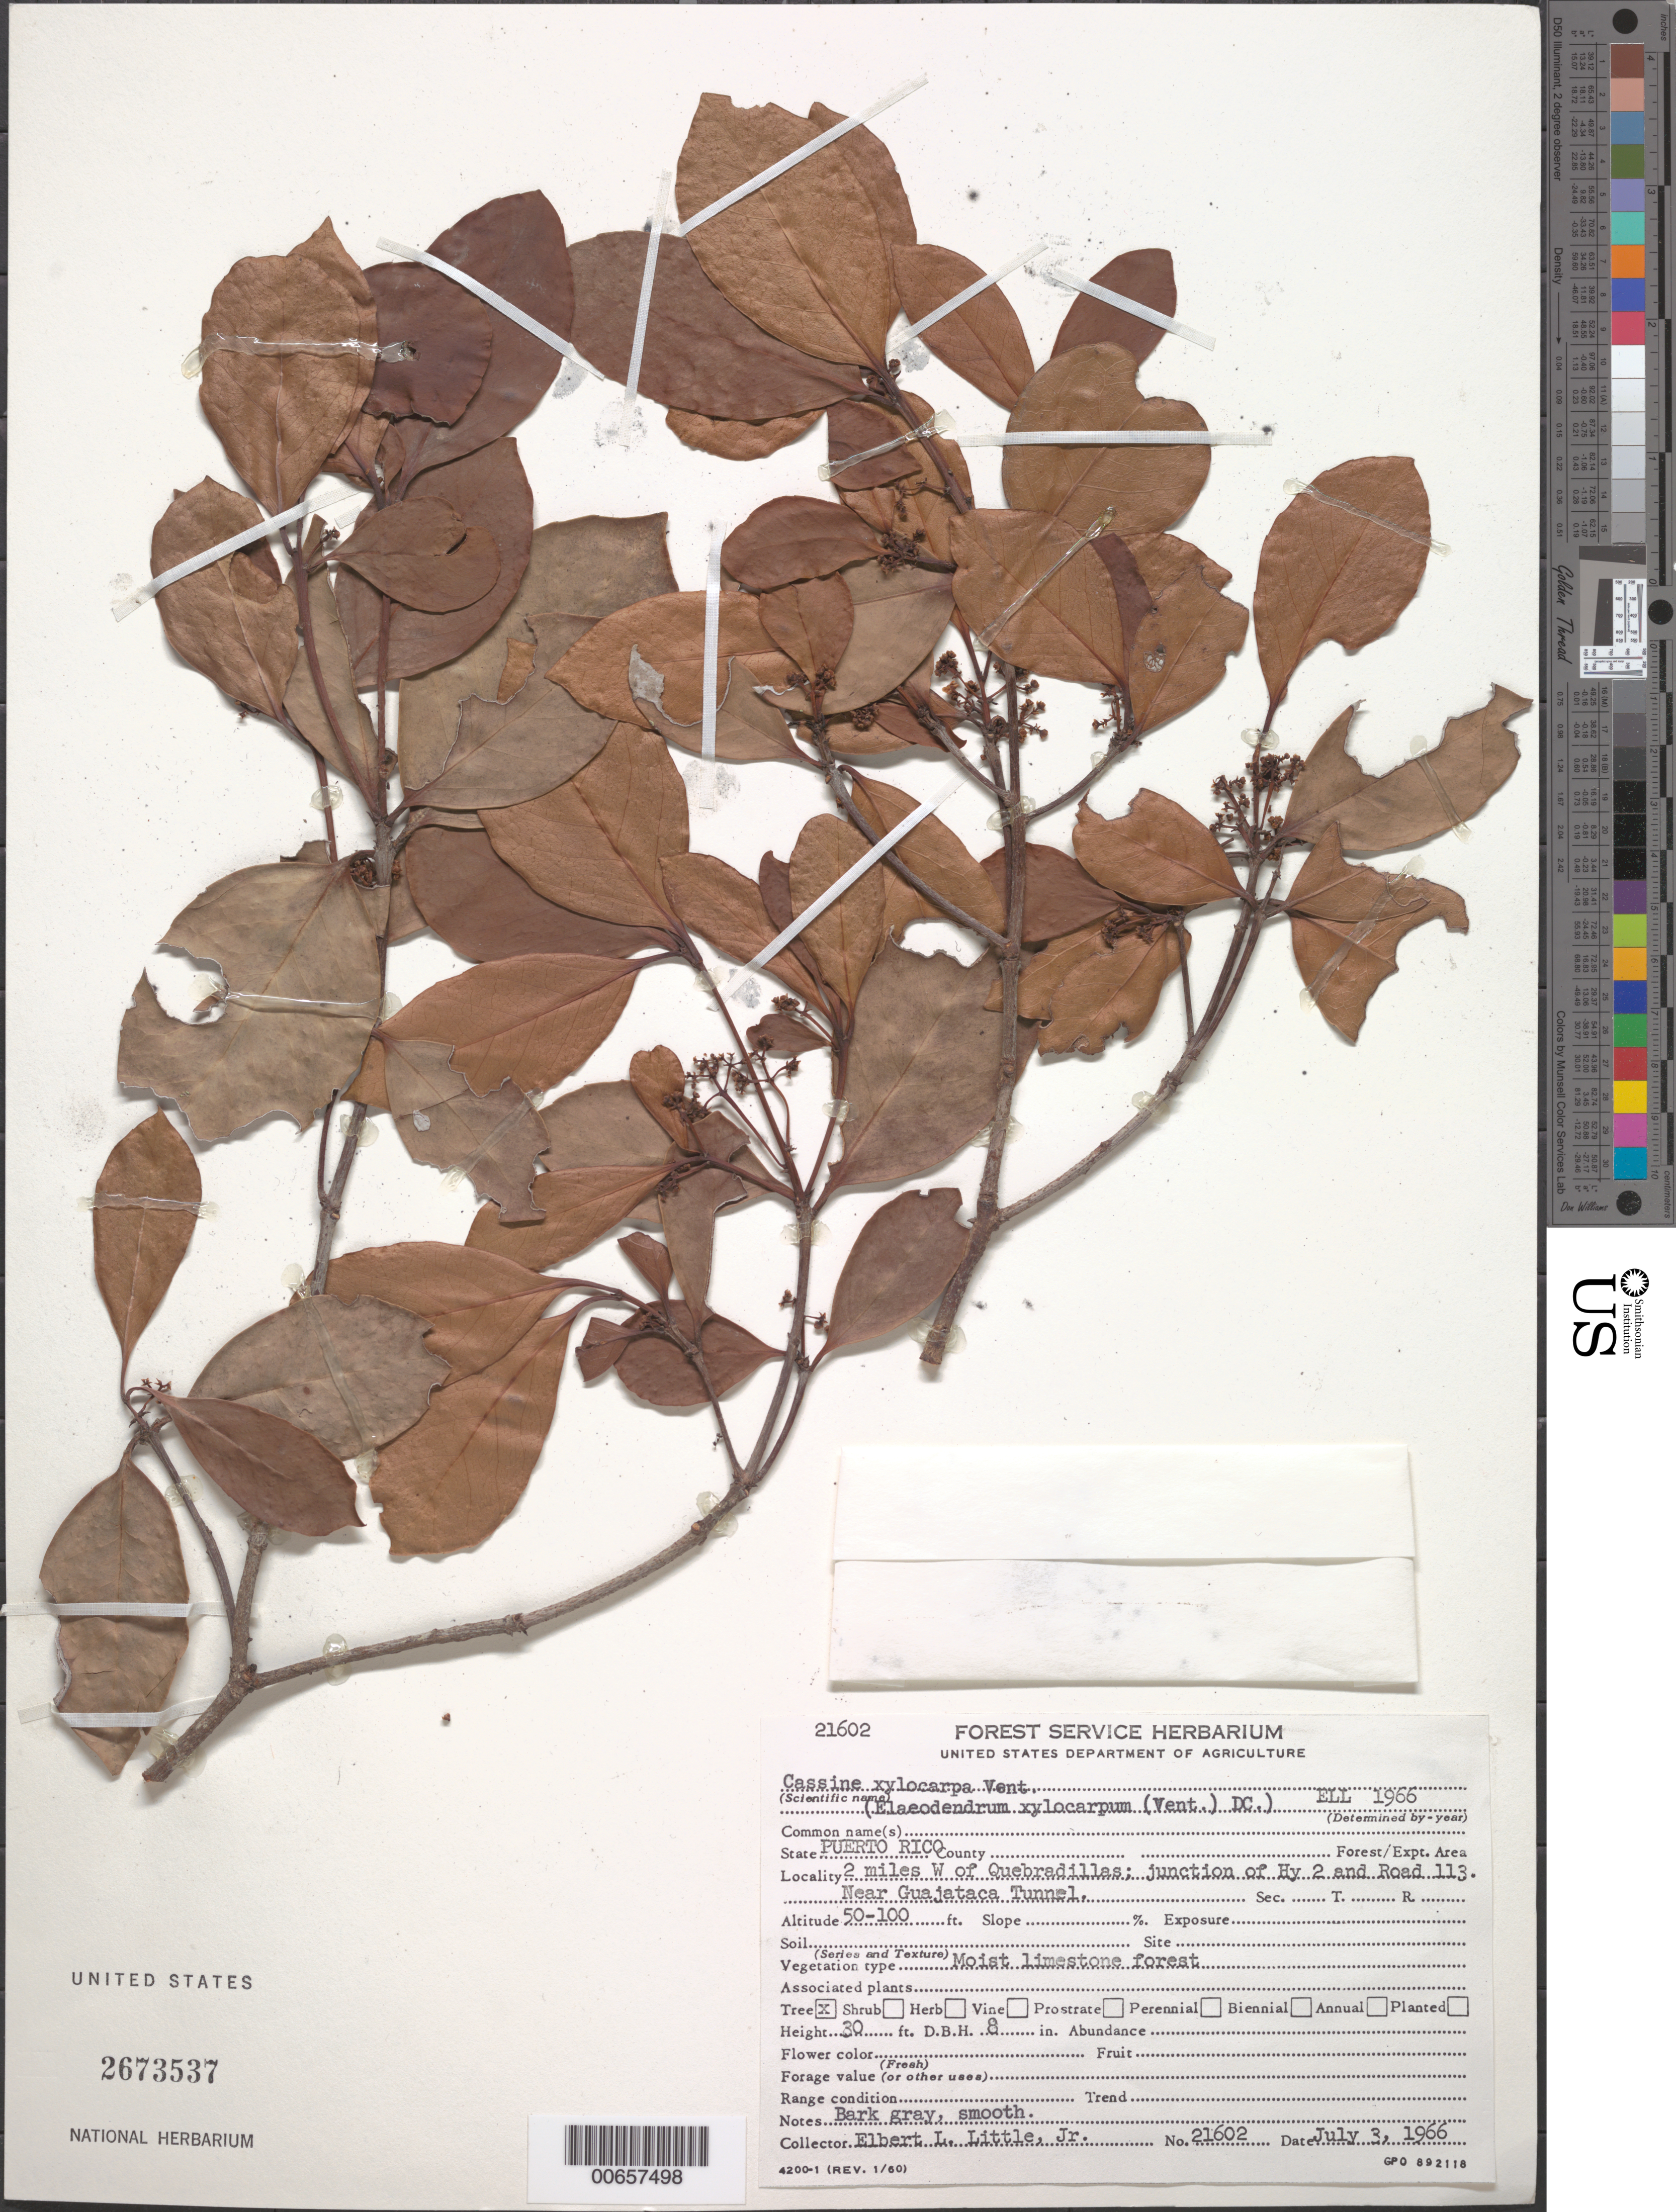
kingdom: Plantae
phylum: Tracheophyta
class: Magnoliopsida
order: Celastrales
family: Celastraceae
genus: Elaeodendron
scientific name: Elaeodendron xylocarpum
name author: (Vent.) DC.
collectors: E. L. Little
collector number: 21602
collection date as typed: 03 Jul 1966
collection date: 1966-07-03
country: Puerto Rico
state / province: Quebradillas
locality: Quebradillas, 2 mi W of; jct of hwy2 and rd 113, near Guajataca Tunnel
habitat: Moist limestone forest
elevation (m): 15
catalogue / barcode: US 2673537